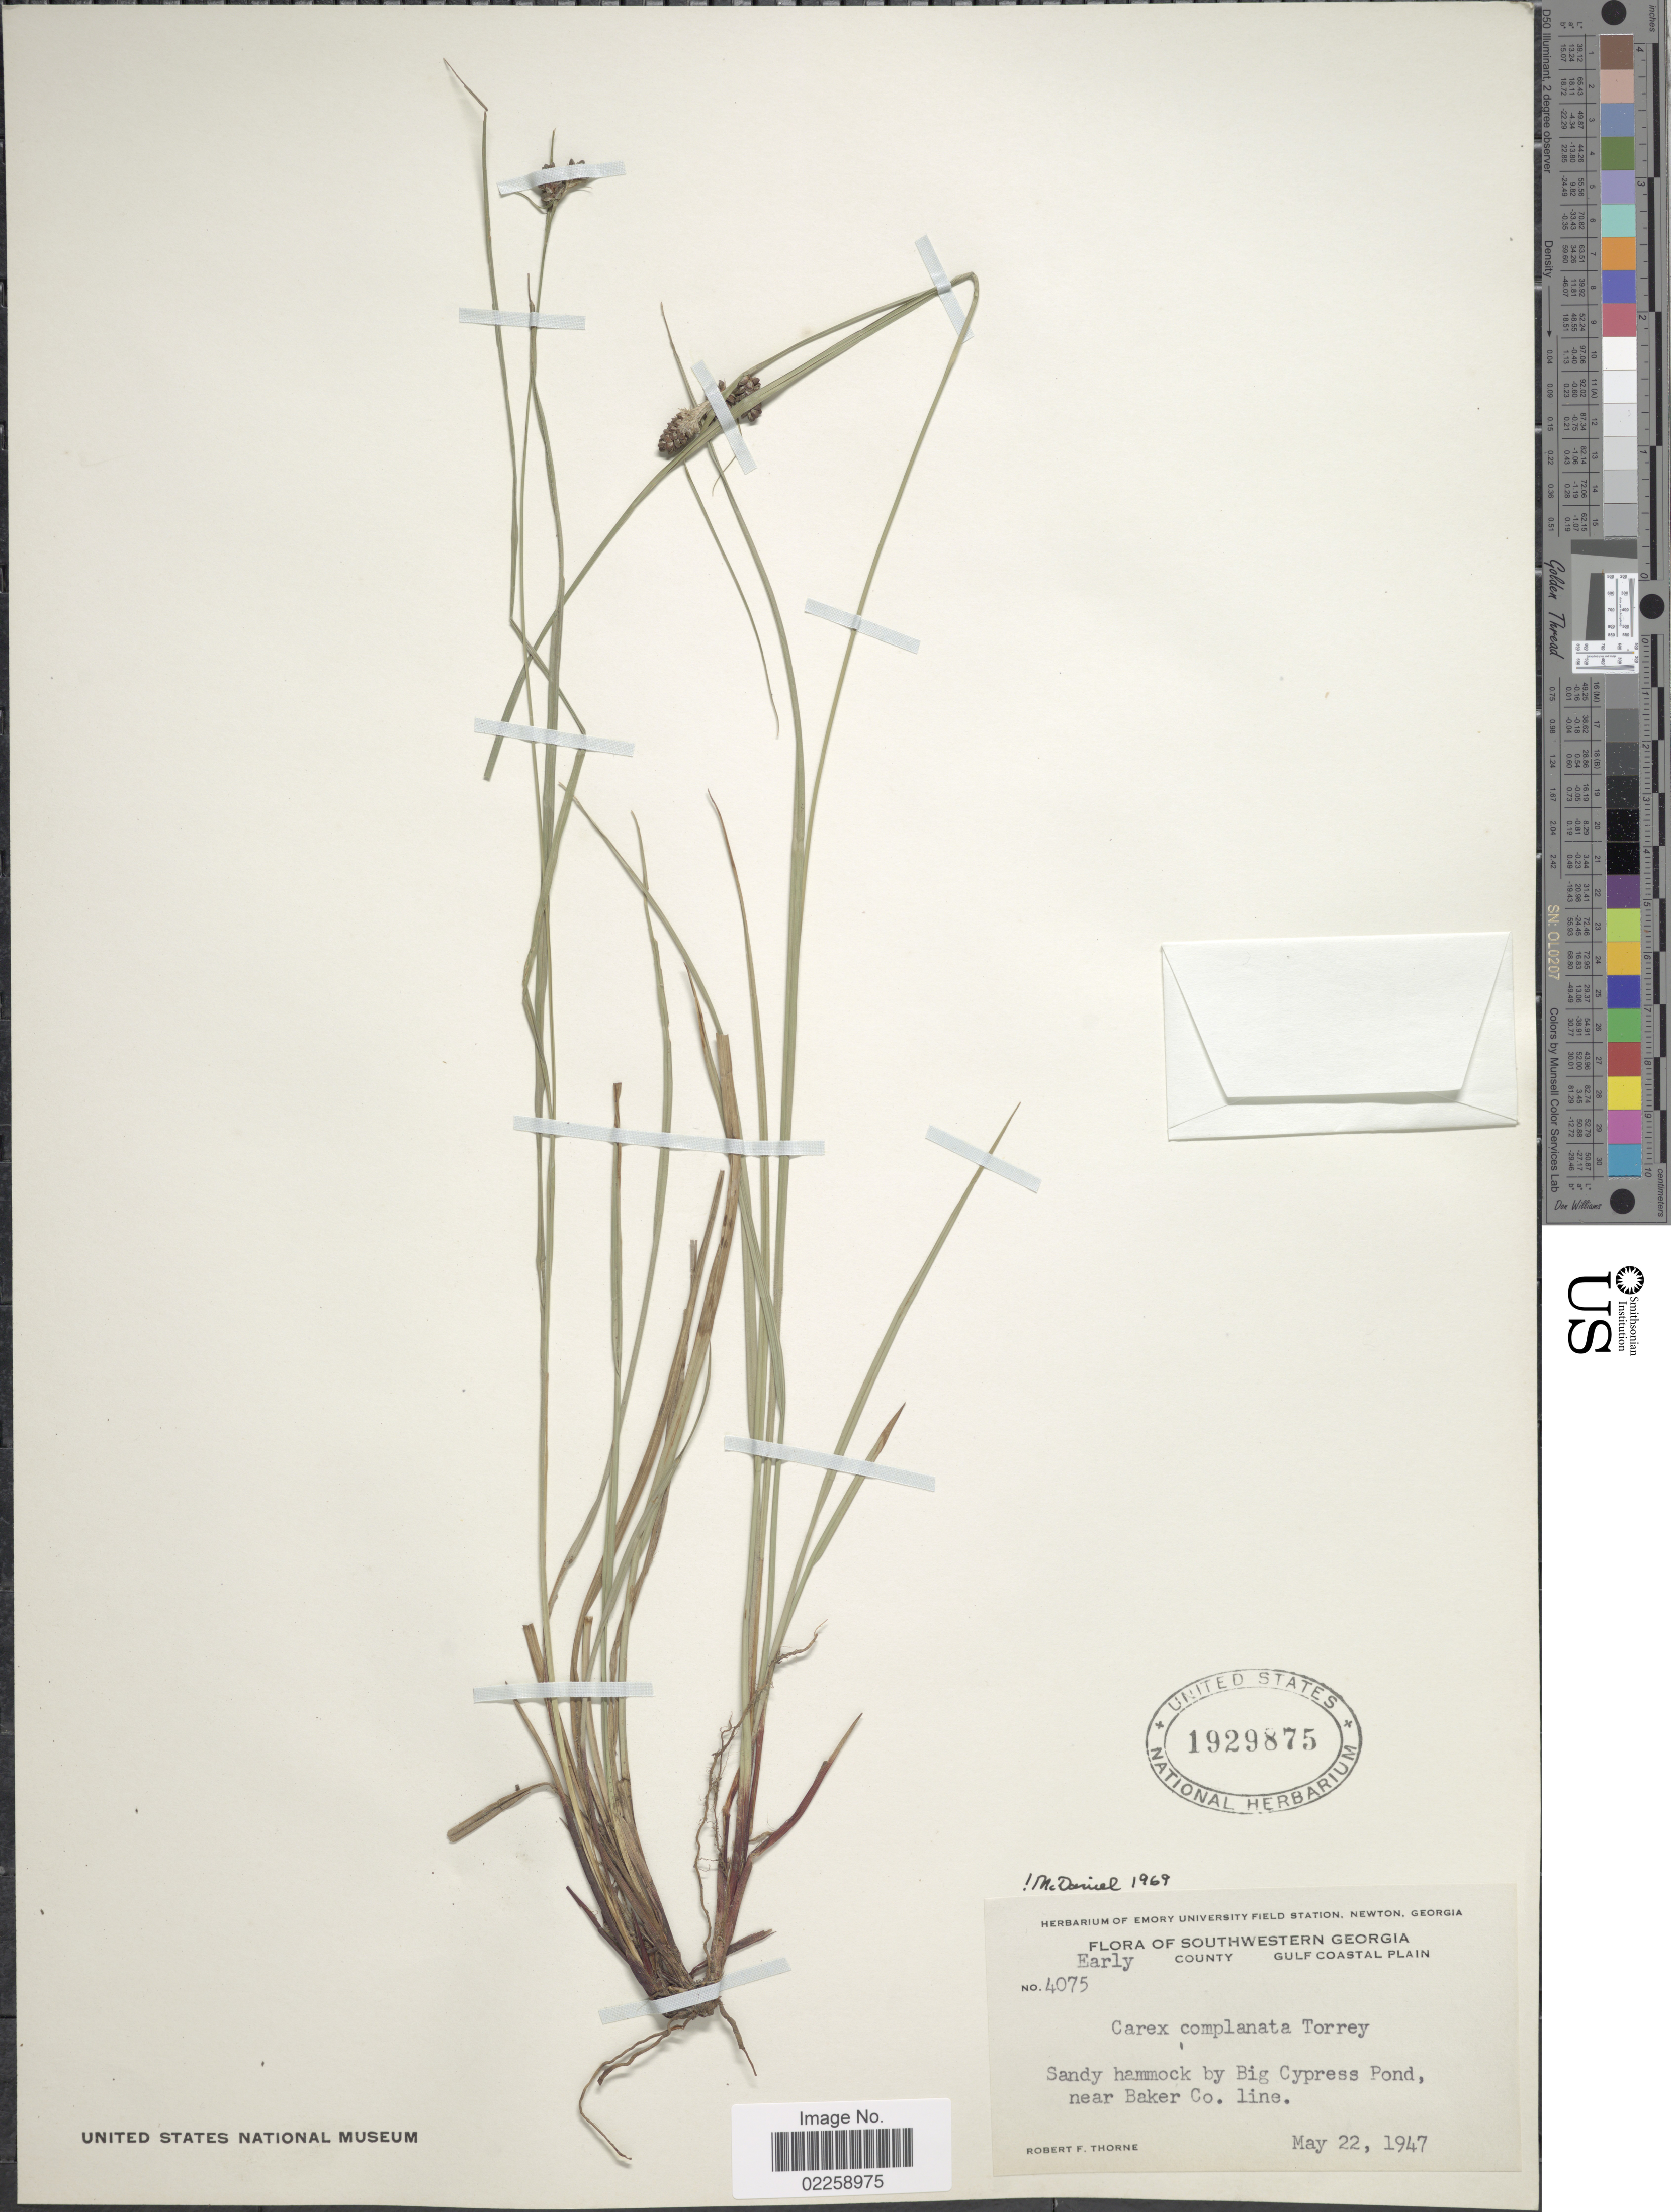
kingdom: Plantae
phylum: Tracheophyta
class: Liliopsida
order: Poales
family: Cyperaceae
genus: Carex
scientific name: Carex complanata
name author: Torr. & Hook.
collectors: R. F. Thorne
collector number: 4075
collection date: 1947-05-22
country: United States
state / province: Georgia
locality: Southwestern Georgia, Early County, Gulf Coastal Plain, Sandy hammock by Big Cypress Pond, near Baker Co. line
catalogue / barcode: US 1929875